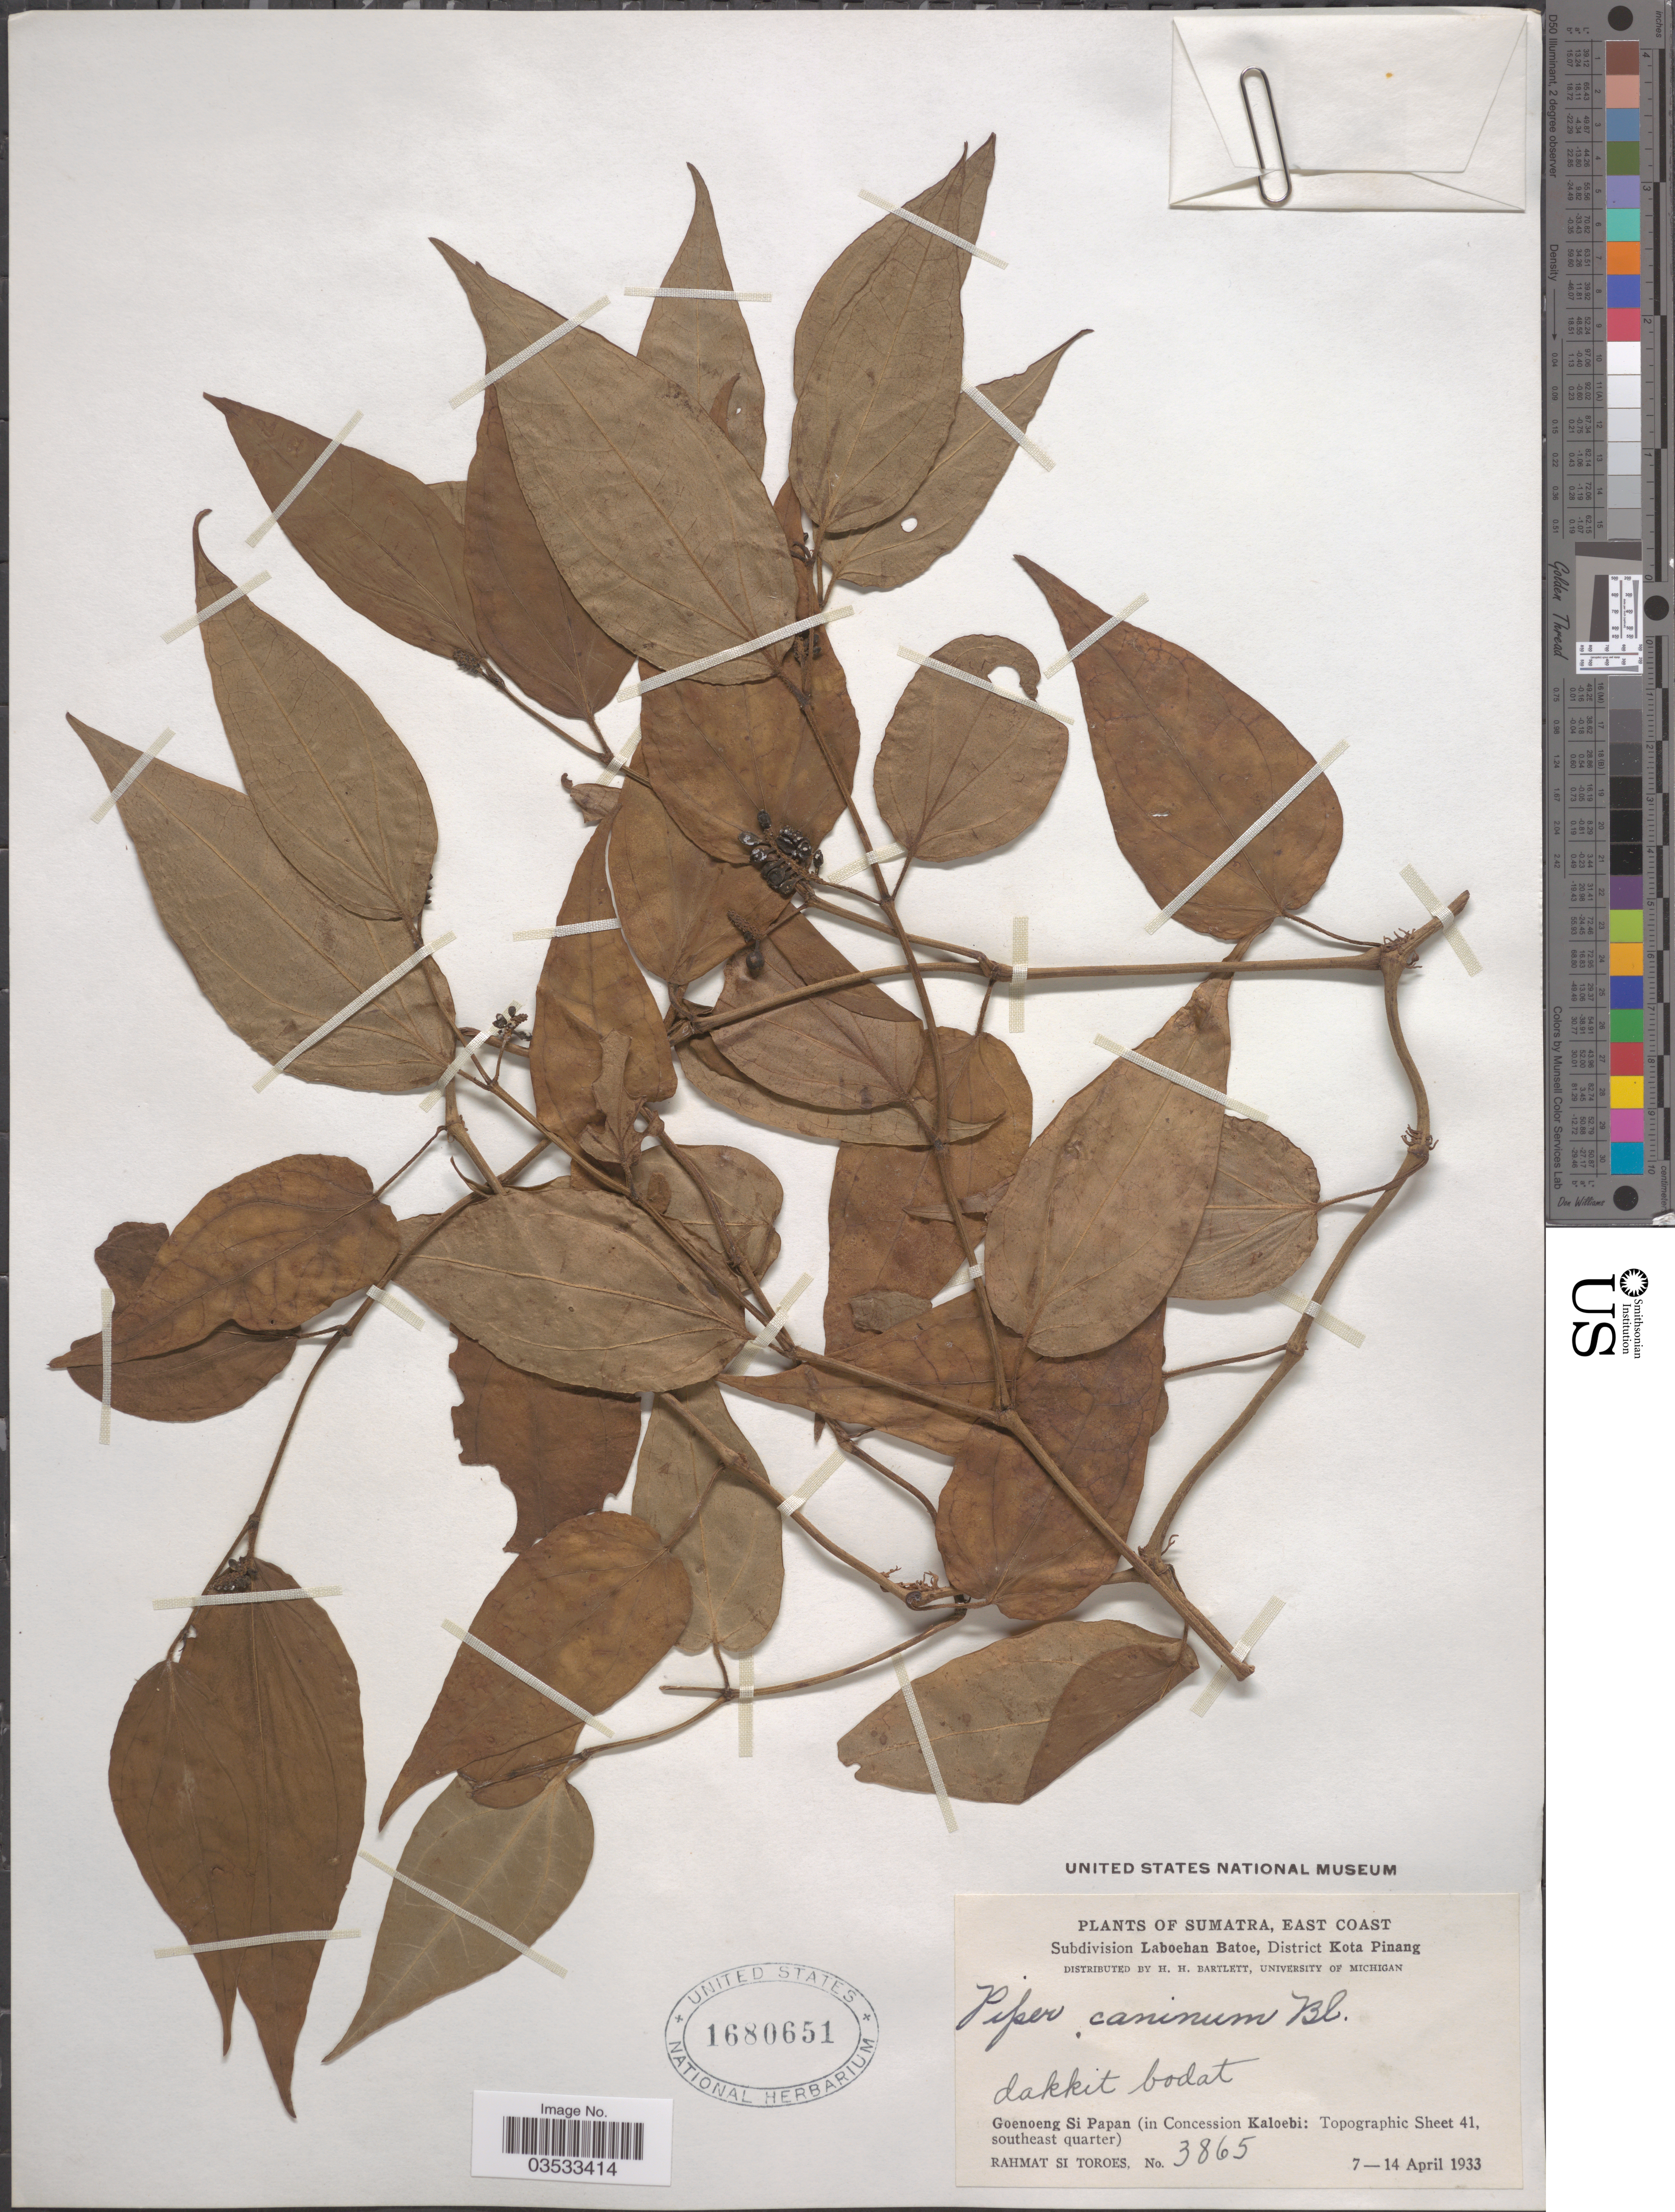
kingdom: Plantae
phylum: Tracheophyta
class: Magnoliopsida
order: Piperales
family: Piperaceae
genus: Piper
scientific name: Piper caninum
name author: Blume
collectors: Rahmat Si Boeea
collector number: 3865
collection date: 1933-04-07/1933-04-14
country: Indonesia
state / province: Sumatra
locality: East Coast. Subdivision Laboehan Batoe, District Kota Pinang. Dakkit bodat. Goenoeng Si Papan (in Concession Kaloebi: Topogrpic Sheet 41, southeast quarter).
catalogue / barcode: US 1680651